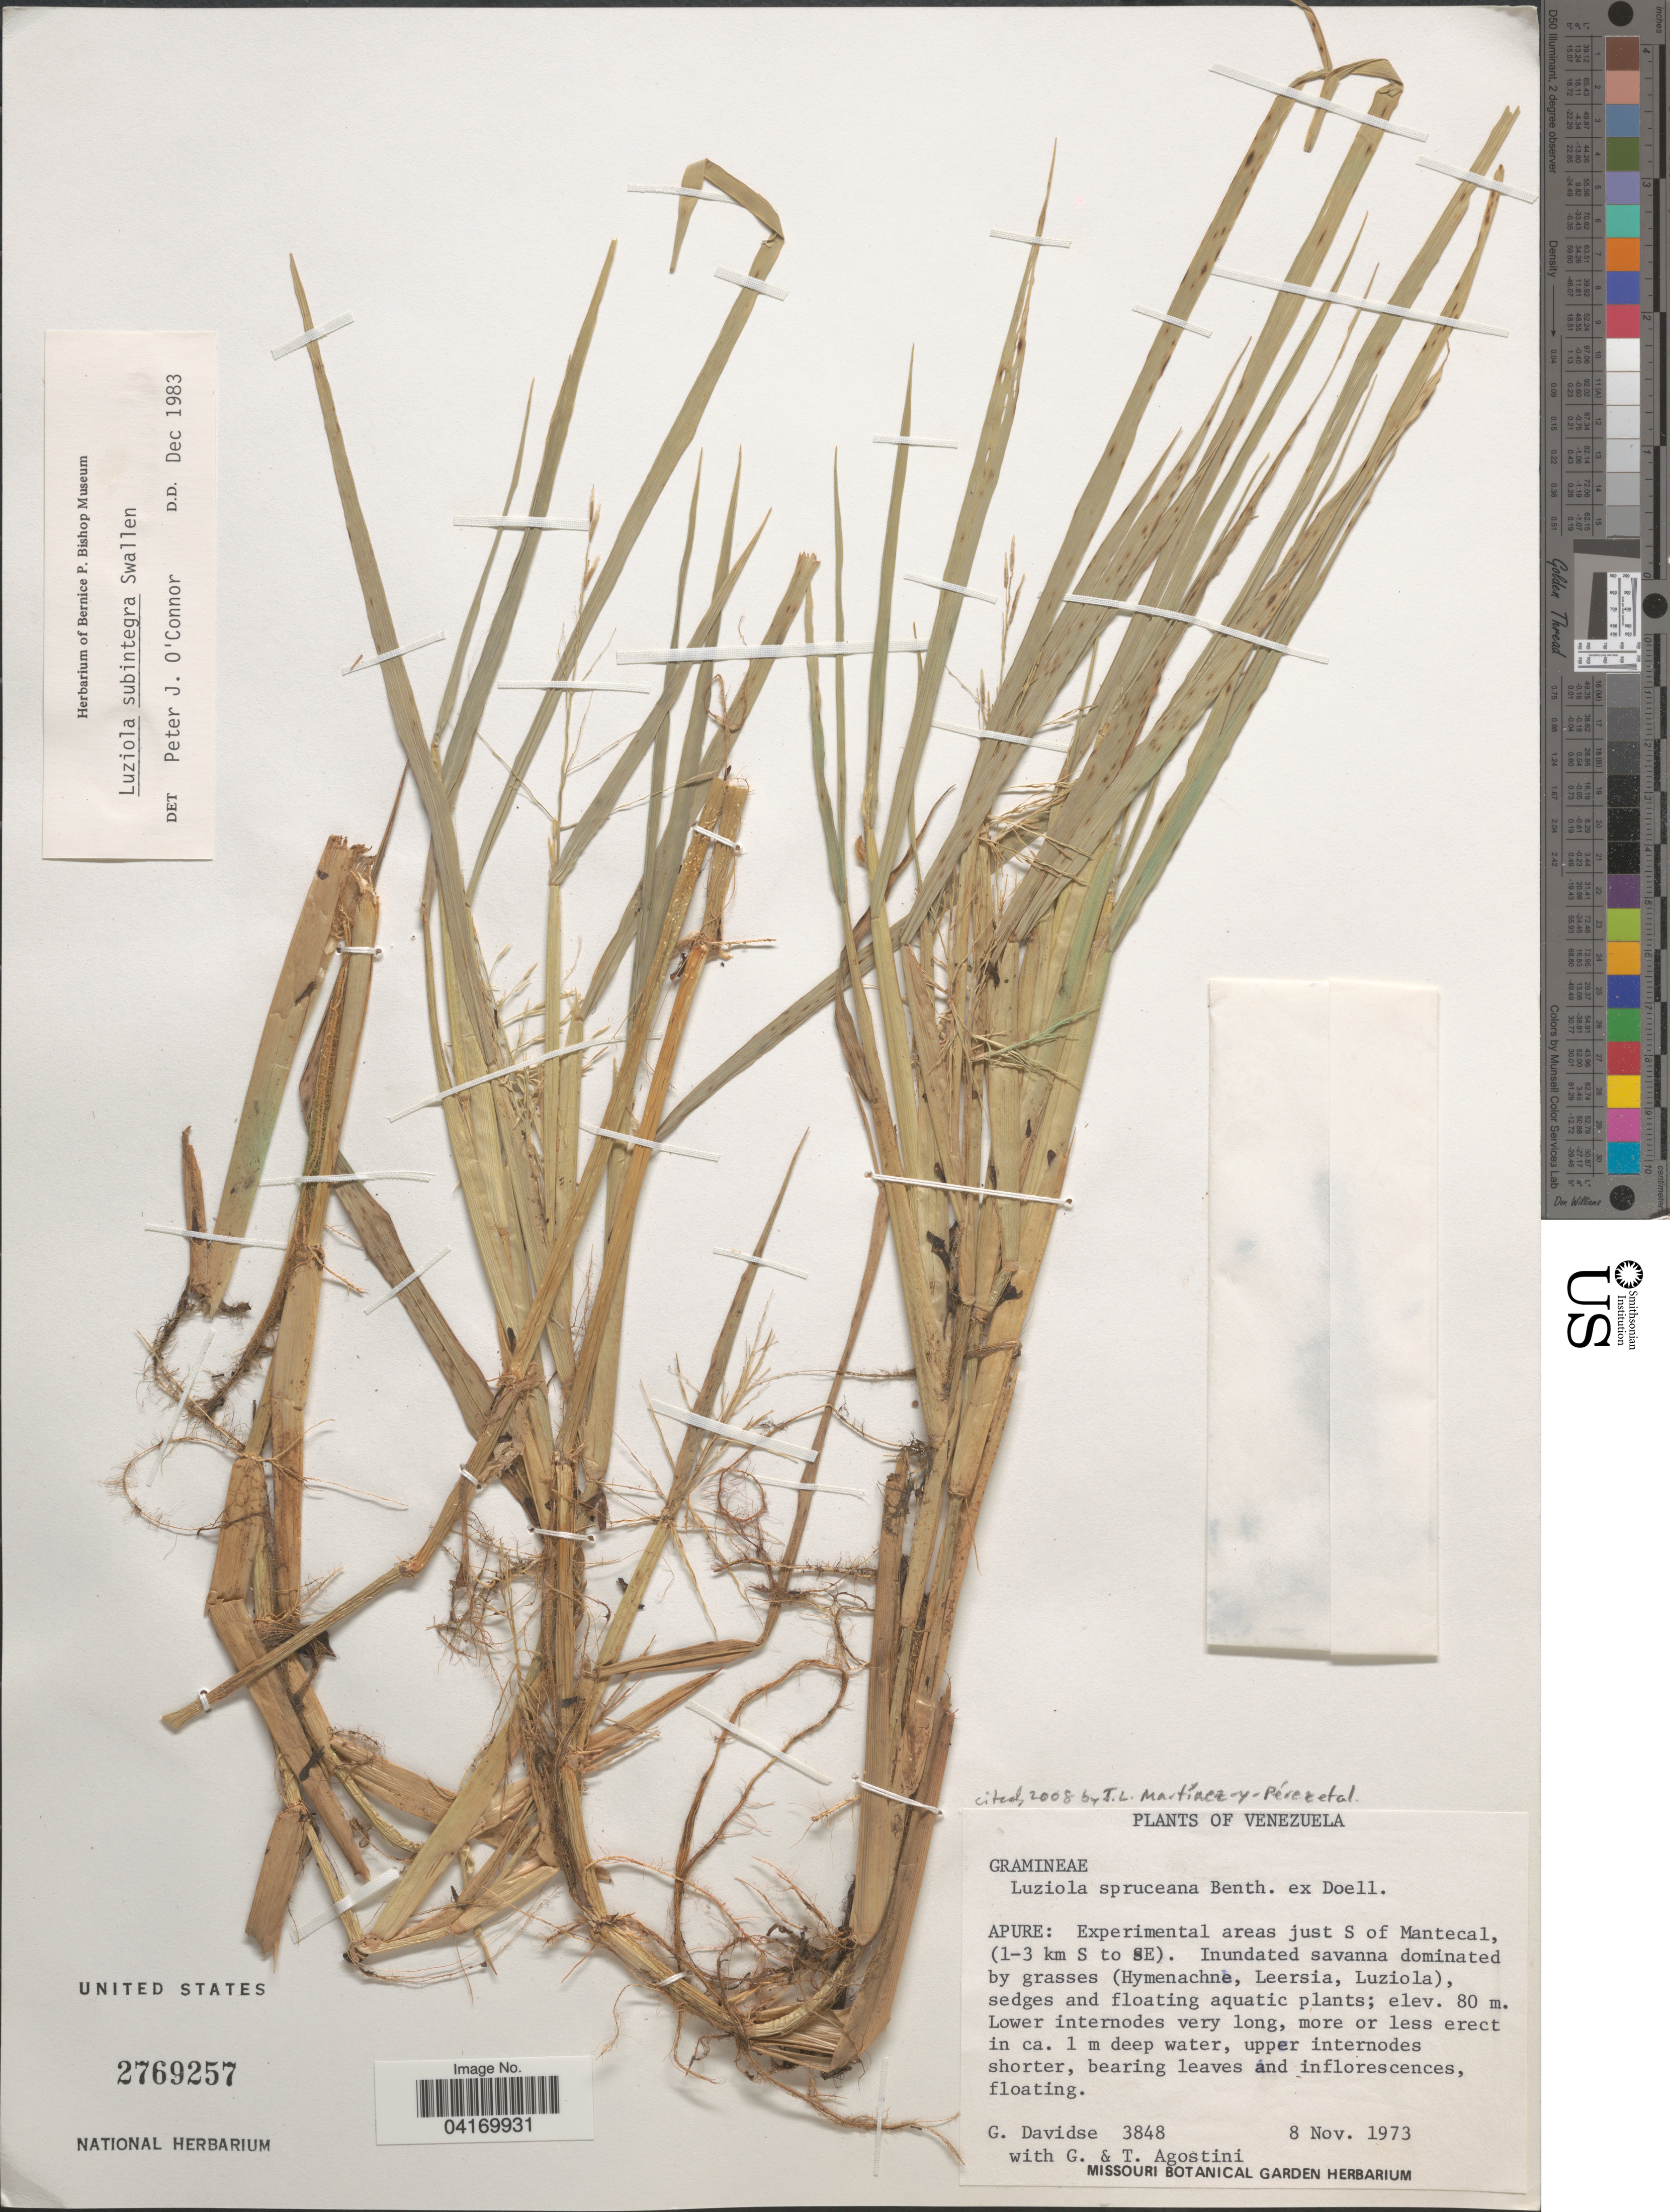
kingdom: Plantae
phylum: Tracheophyta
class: Liliopsida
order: Poales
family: Poaceae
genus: Luziola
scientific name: Luziola subintegra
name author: Swallen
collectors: G. Davidse, G. Agostini & T. Agostini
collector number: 3848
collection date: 1973-11-08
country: Venezuela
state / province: Apure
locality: Experimental areas just S of Mantecal, (1-3 km S to SE).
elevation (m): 80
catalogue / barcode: US 2769257